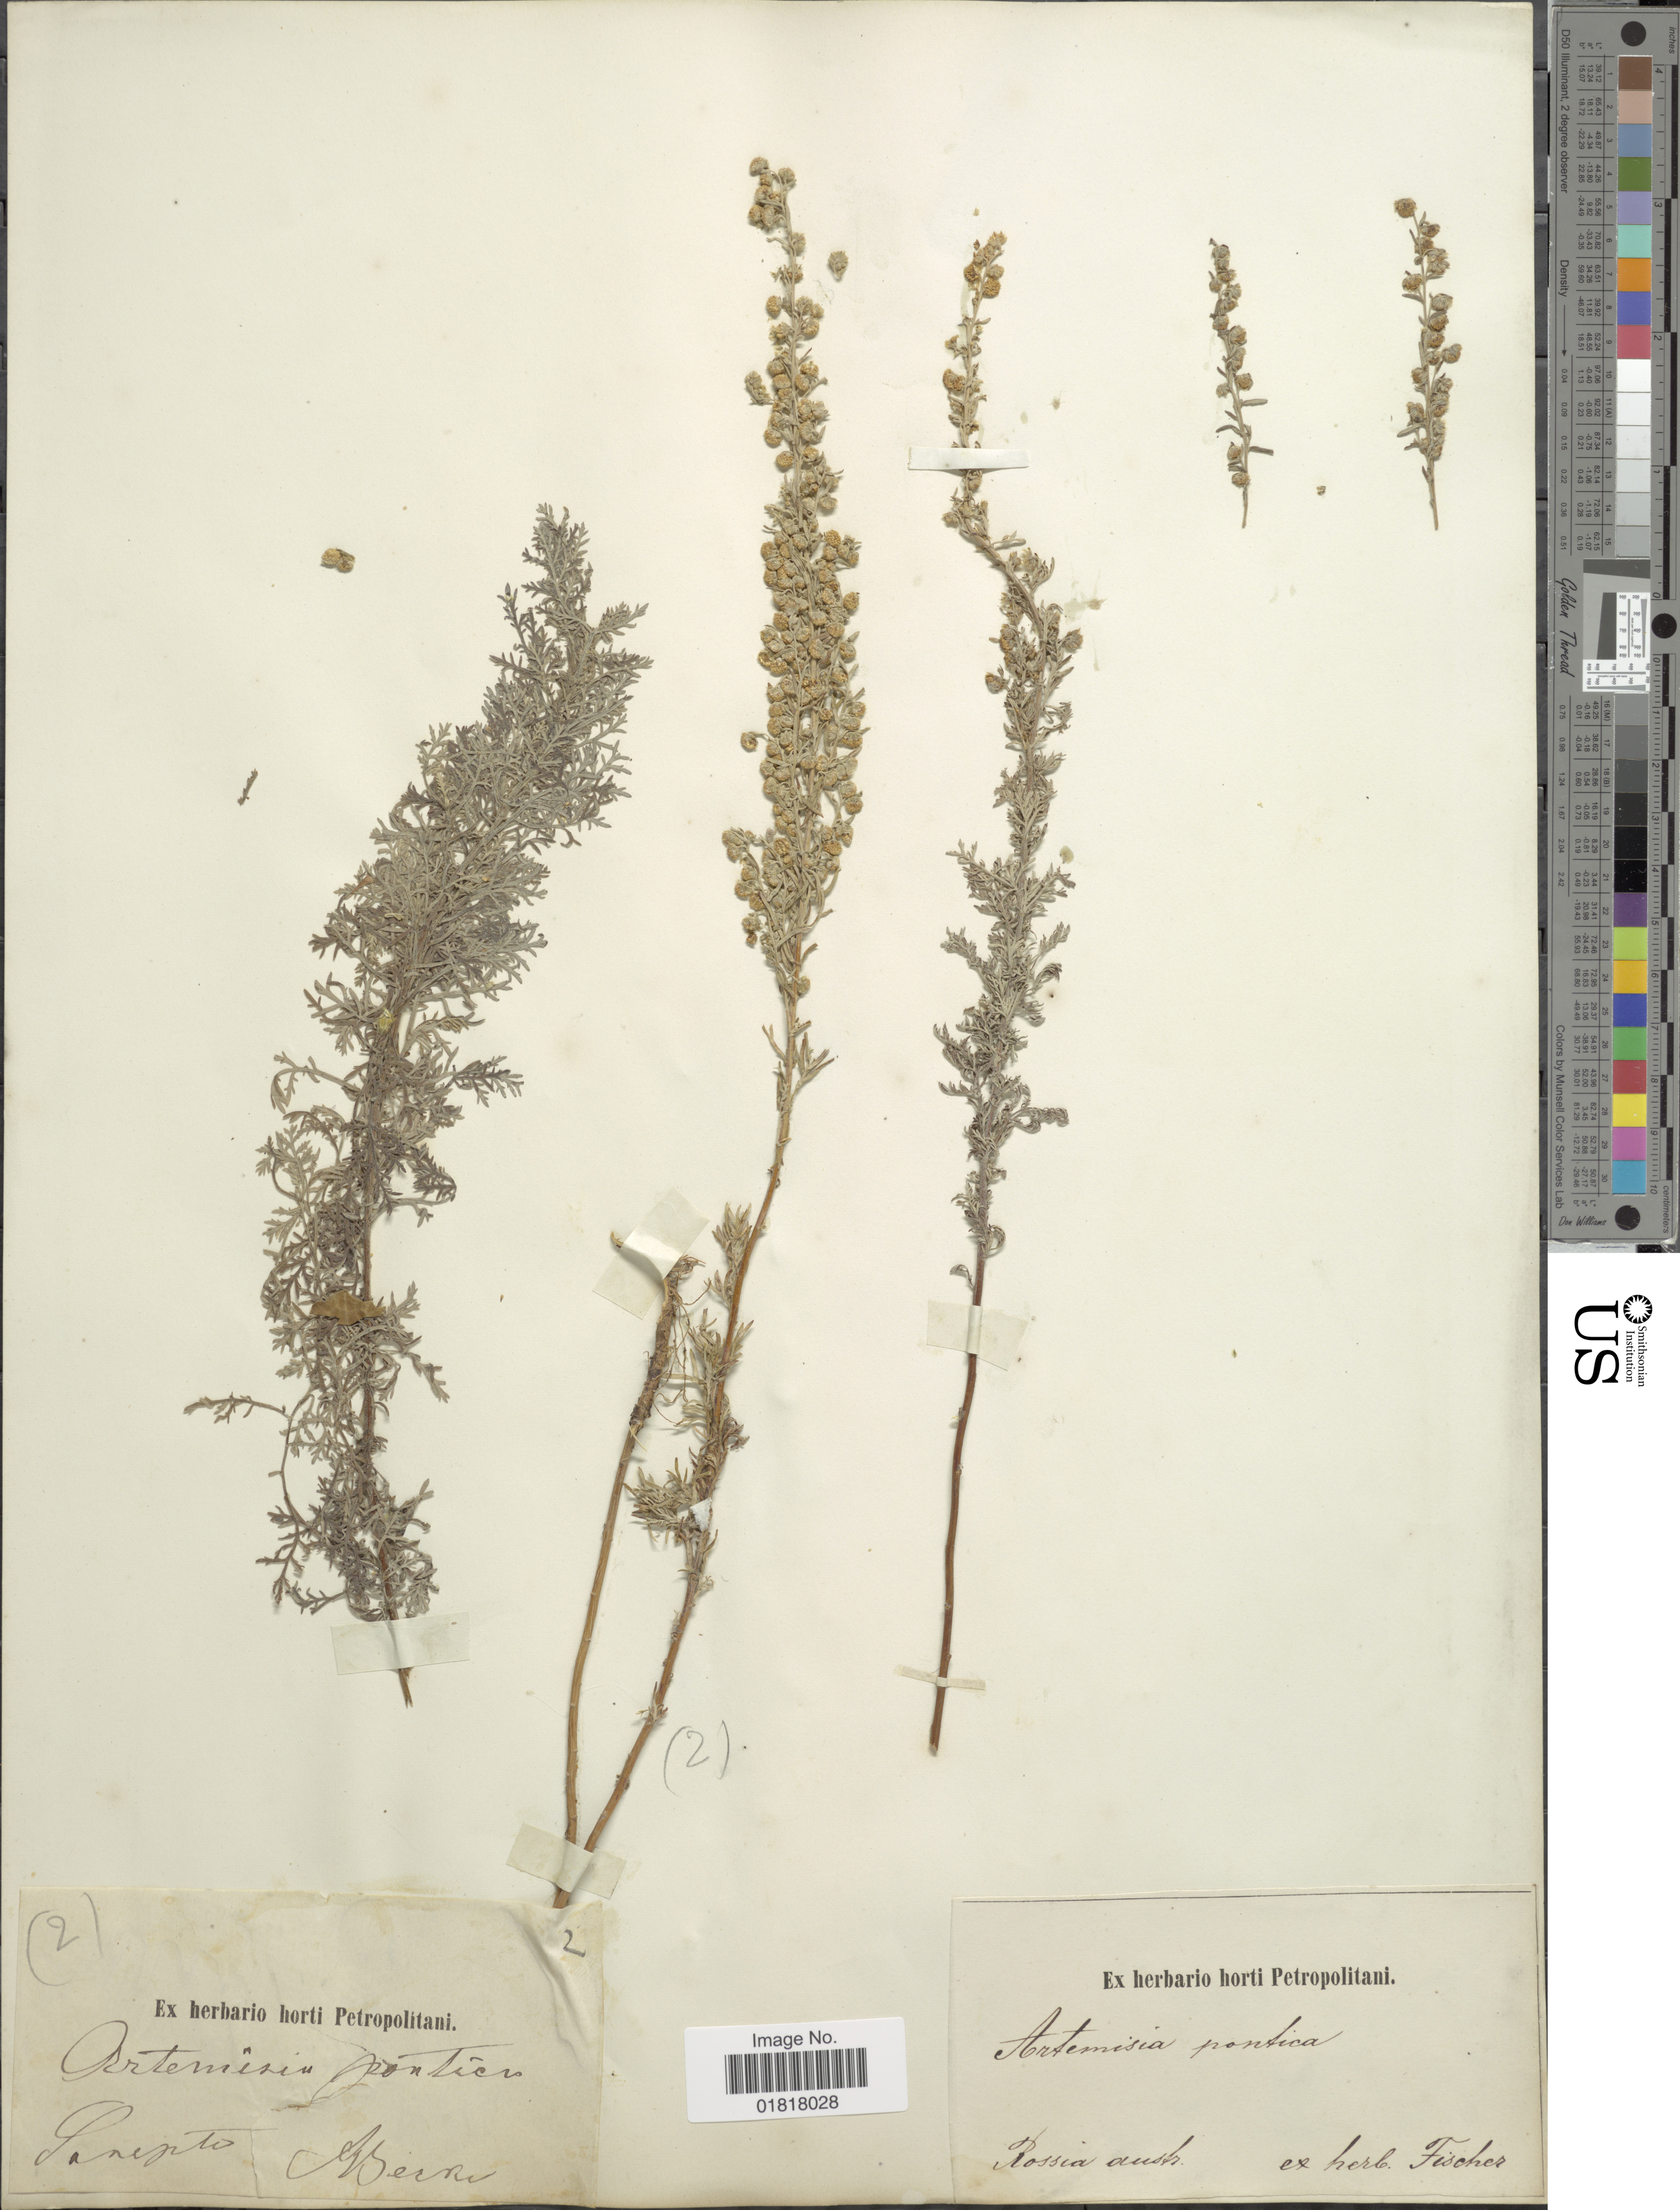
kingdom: Plantae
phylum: Tracheophyta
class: Magnoliopsida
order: Asterales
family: Asteraceae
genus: Artemisia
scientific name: Artemisia pontica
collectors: Herb. Fisch.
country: Russian Federation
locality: Rossia, Austr.